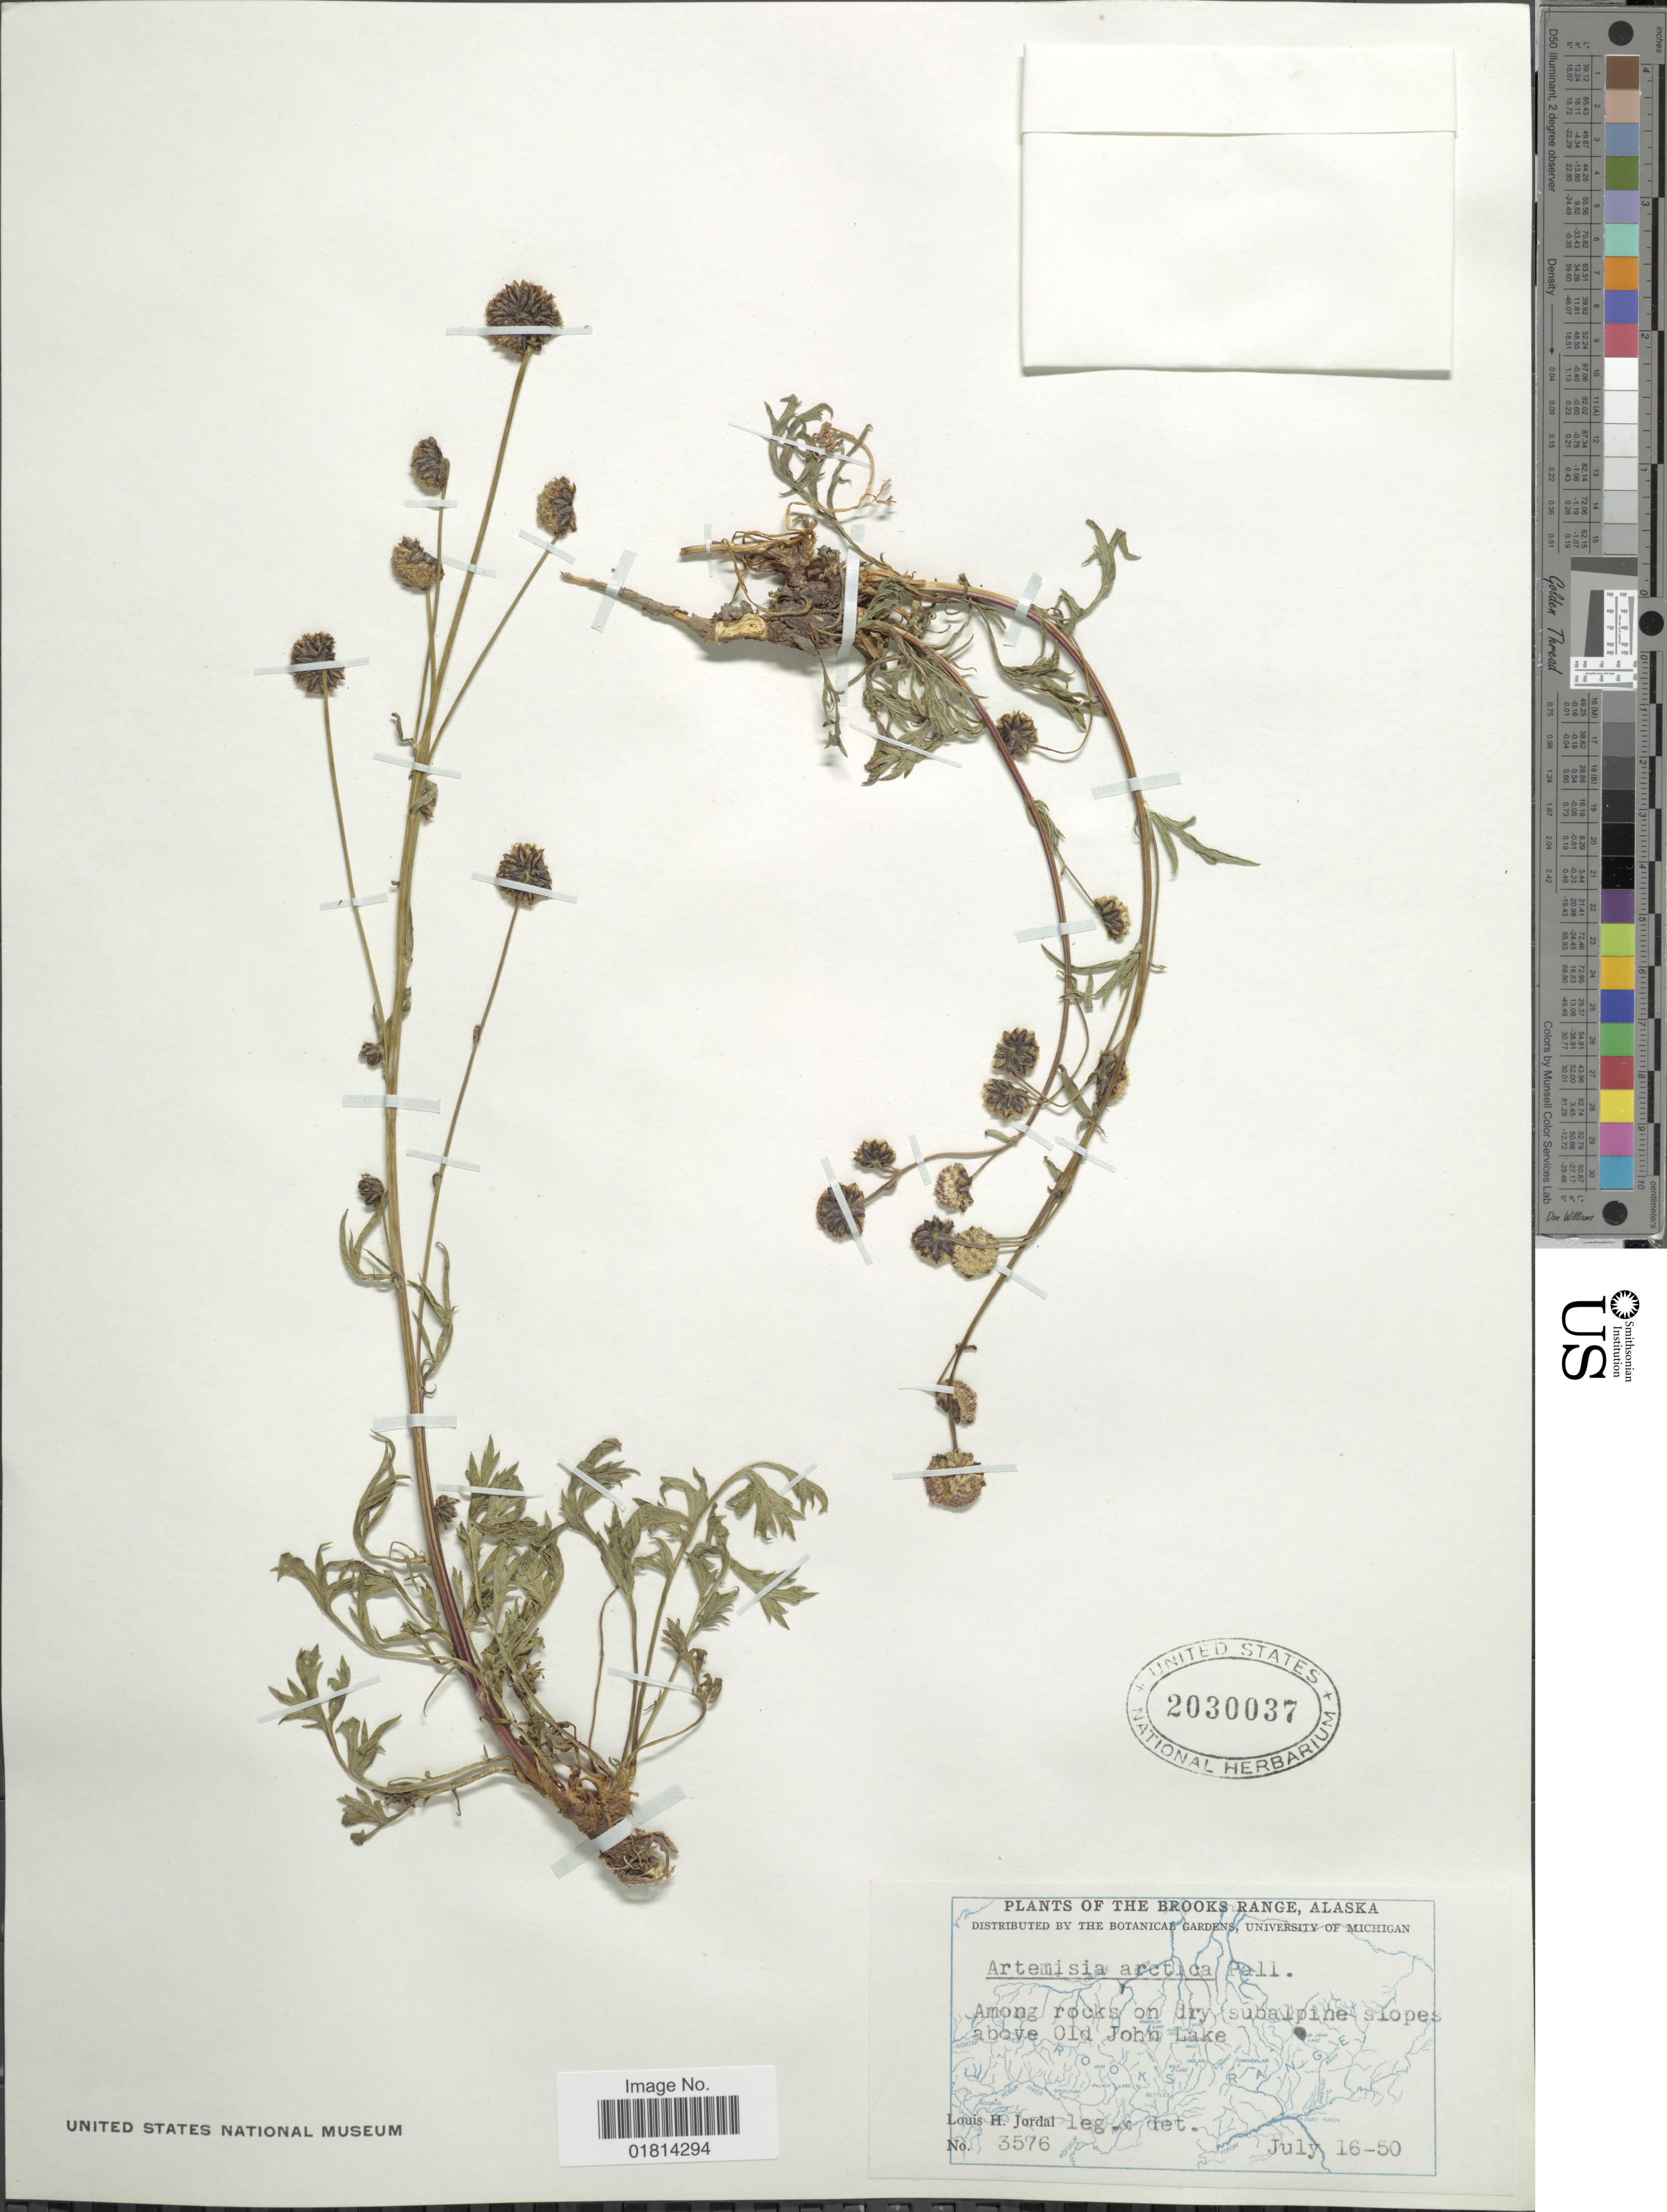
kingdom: Plantae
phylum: Tracheophyta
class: Magnoliopsida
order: Asterales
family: Asteraceae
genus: Artemisia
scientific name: Artemisia arctica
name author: Less.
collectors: L. Jordal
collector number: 3576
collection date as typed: Transcribed d/m/y: 16/7/50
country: United States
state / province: Alaska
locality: Brooks Range, Alaska. Among rocks on dry subalpine slopes above Old John Lake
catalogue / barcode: US 2030037